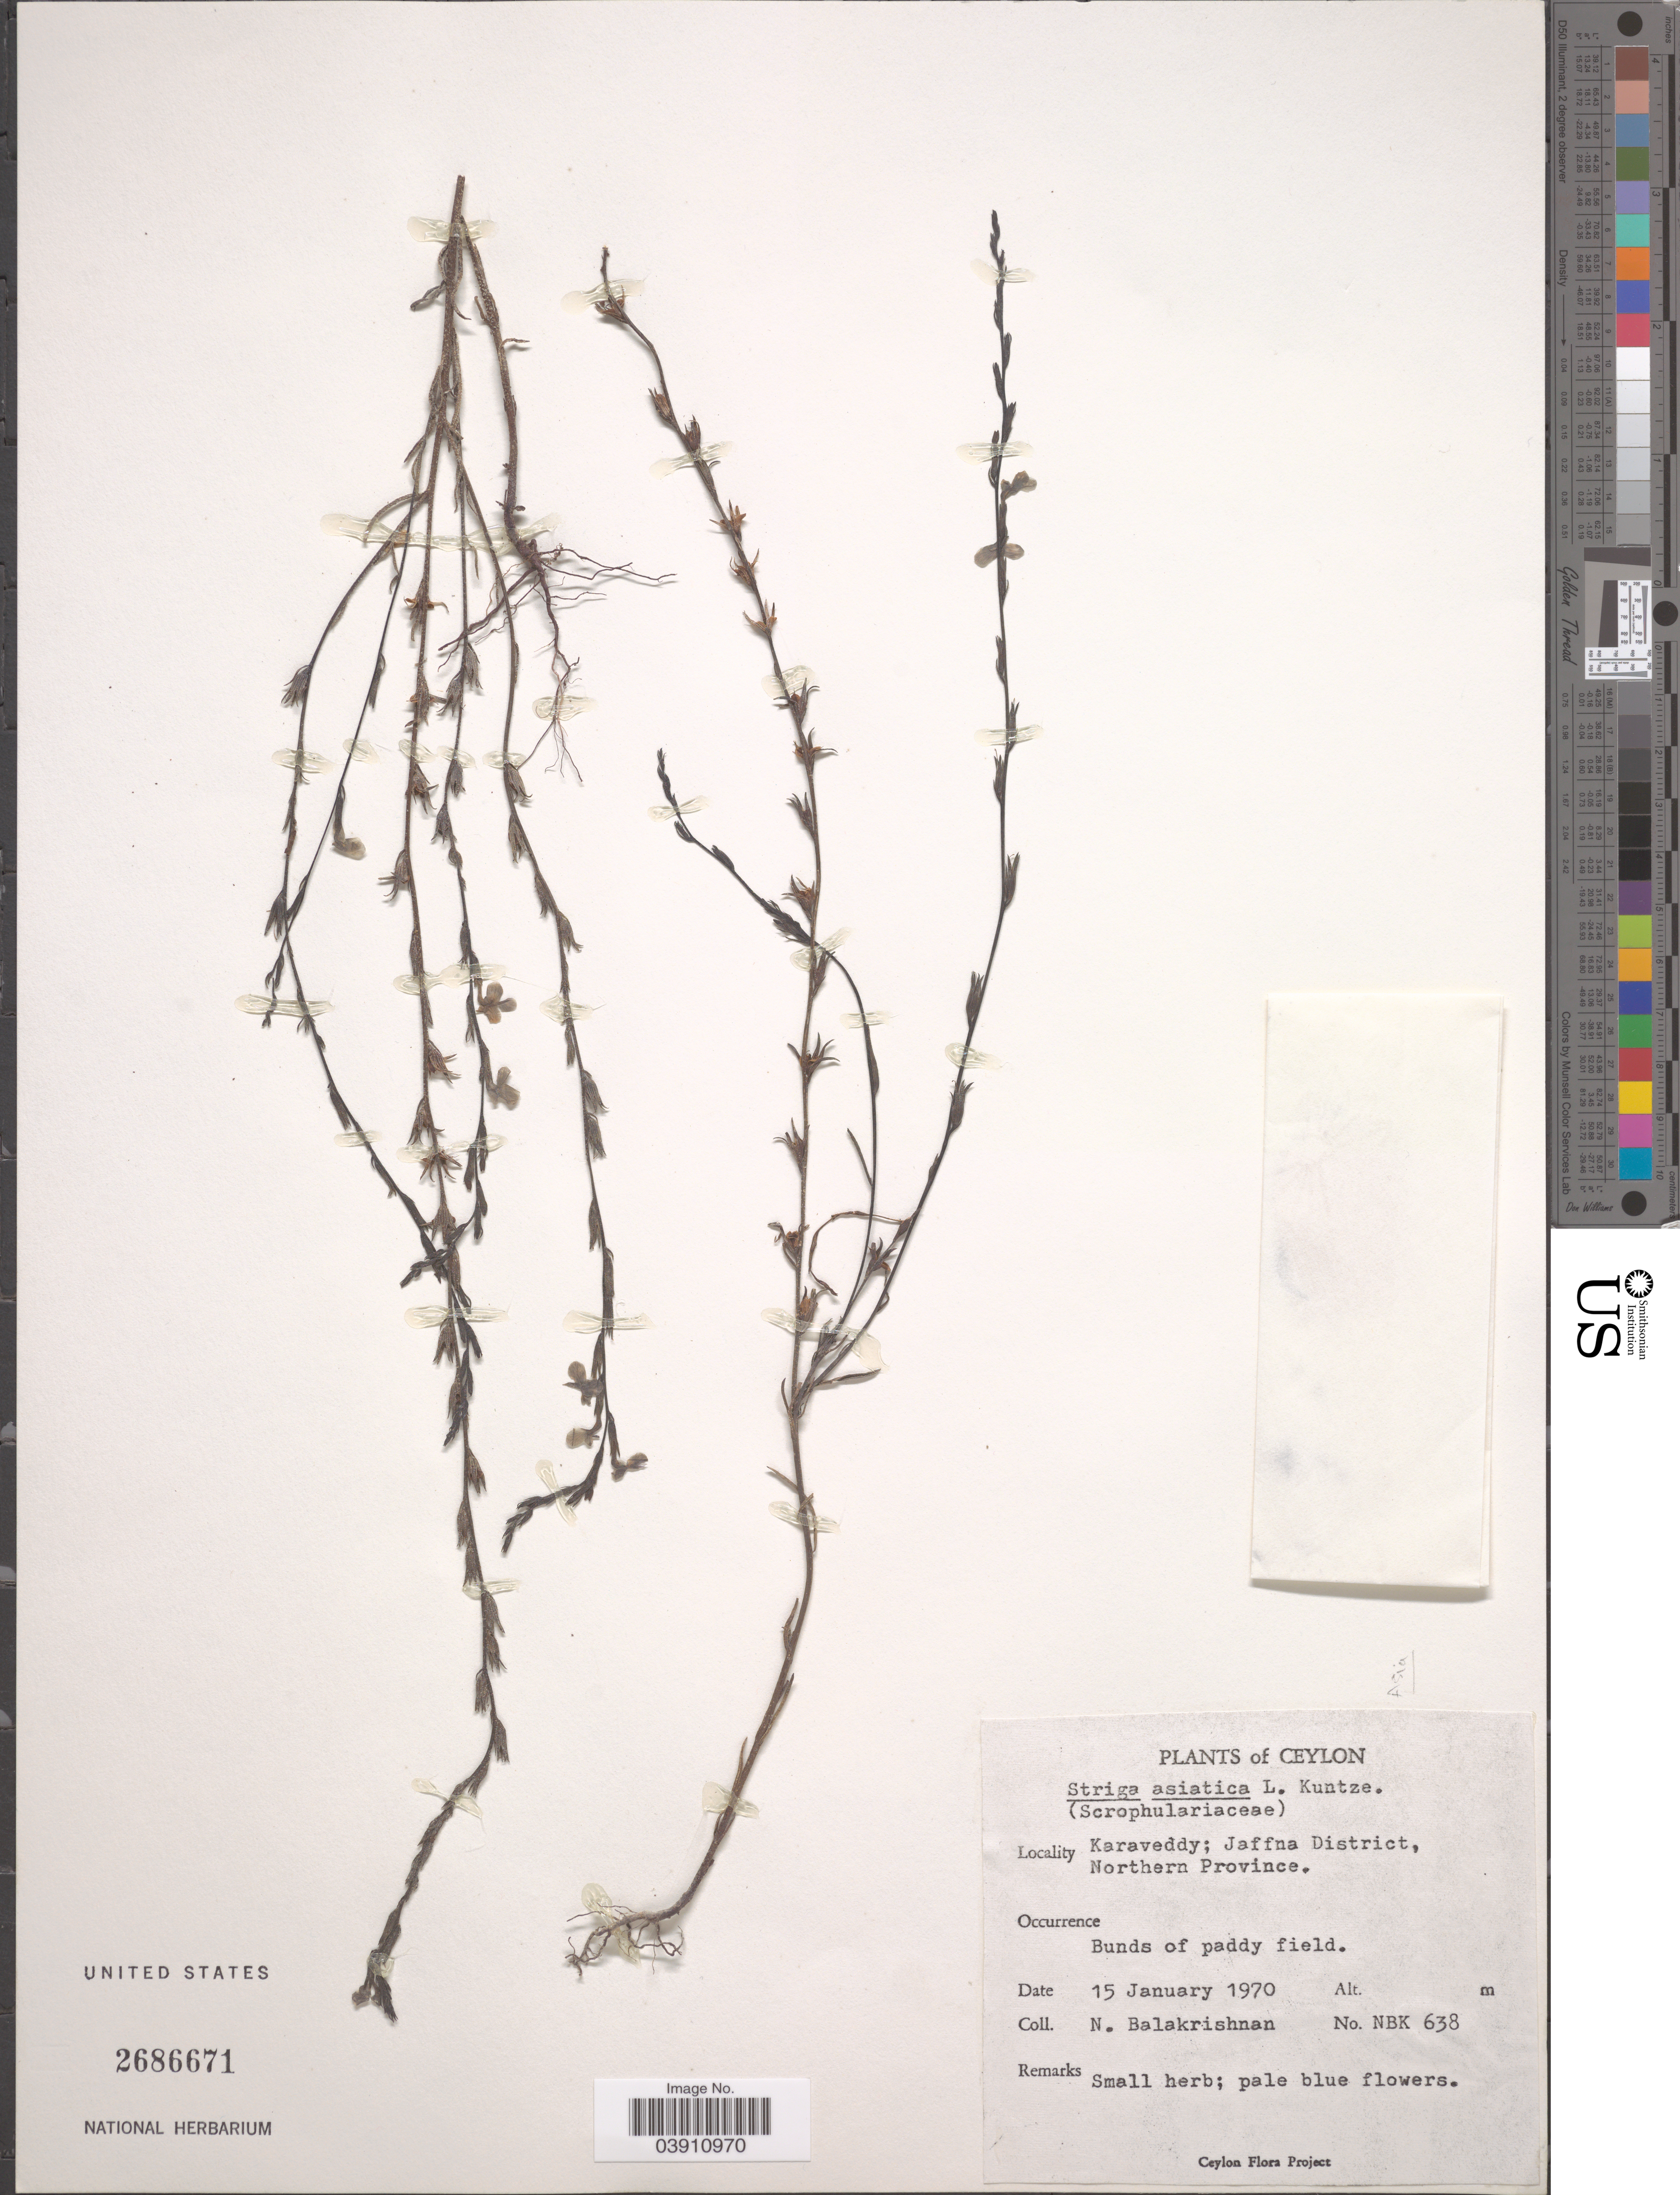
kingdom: Plantae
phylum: Tracheophyta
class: Magnoliopsida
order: Lamiales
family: Orobanchaceae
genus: Striga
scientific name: Striga angustifolia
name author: (D. Don) C.J. Saldanha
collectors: N. Balakrishnan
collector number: NBK 638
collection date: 1970-01-15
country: Sri Lanka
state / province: Northern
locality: Ceylon. Karaveddy; Jaffna District.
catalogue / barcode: US 2686671